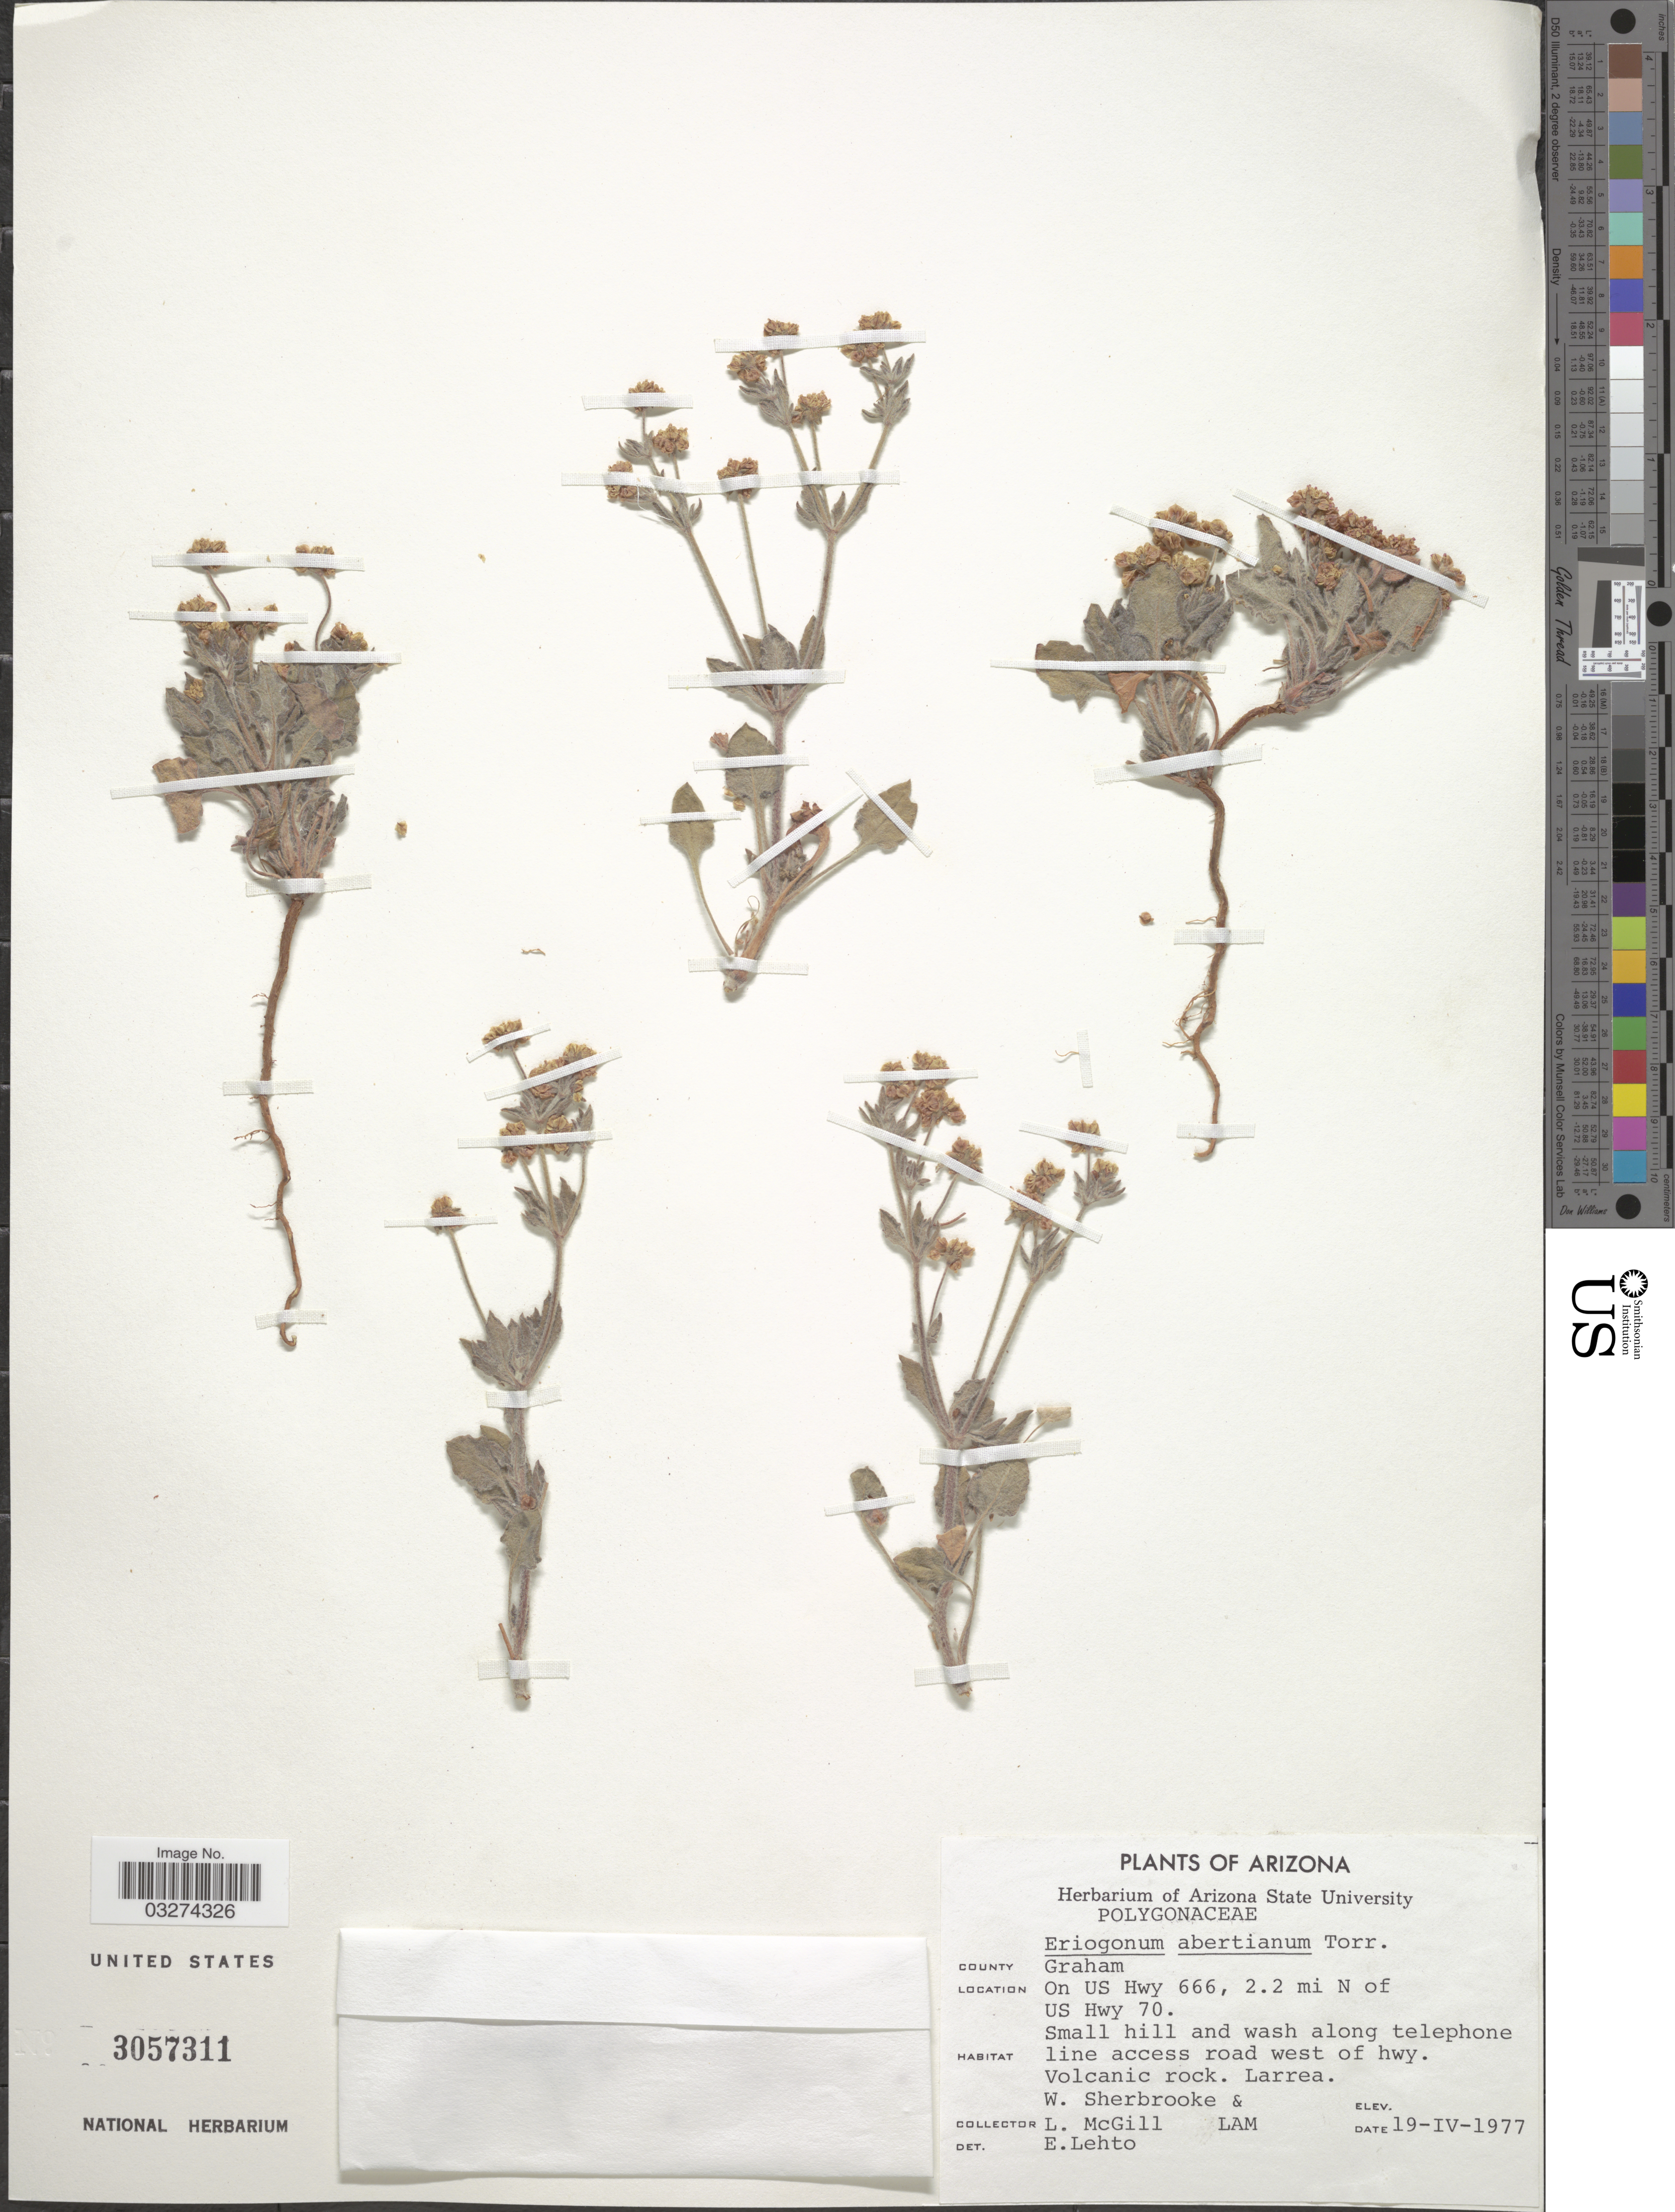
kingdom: Plantae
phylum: Tracheophyta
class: Magnoliopsida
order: Caryophyllales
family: Polygonaceae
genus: Eriogonum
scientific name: Eriogonum abertianum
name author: Torr.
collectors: W. Sherbrooke & L. McGill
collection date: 1977-04-19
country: United States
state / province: Arizona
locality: County Graham, On US Hwy 666, 2.2 mi N of US Hwy 70.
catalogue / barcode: US 3057311